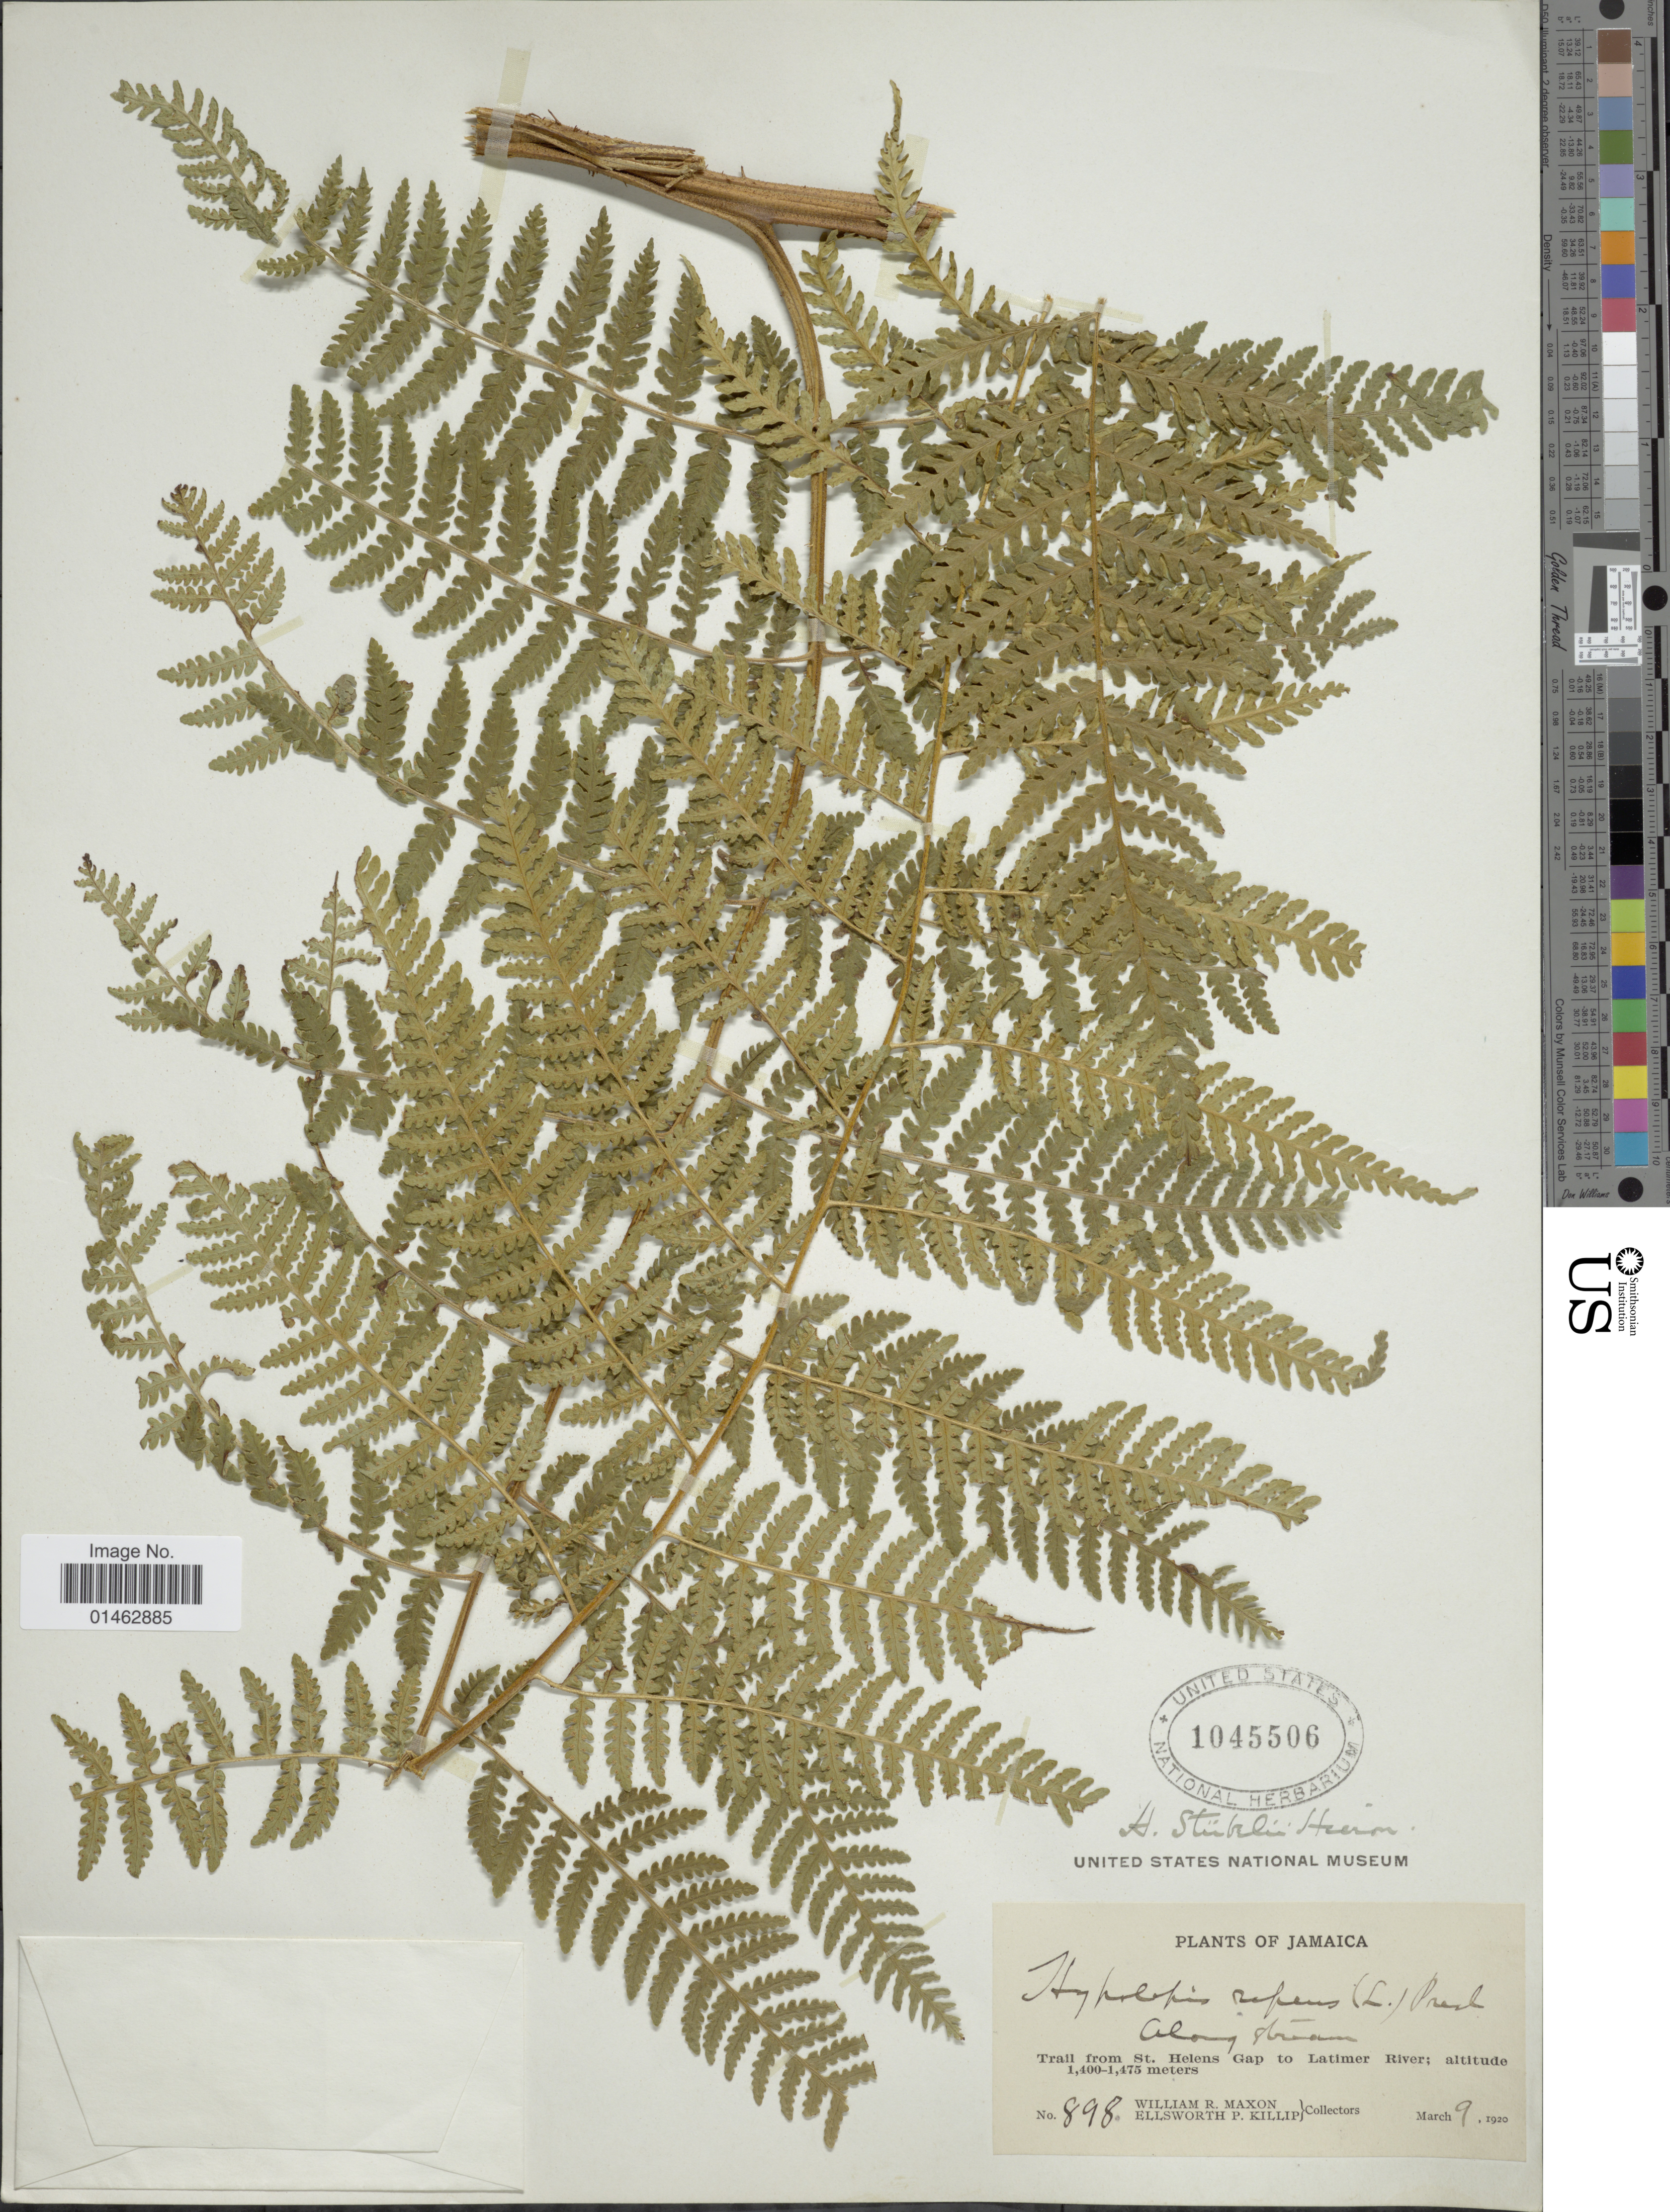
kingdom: Plantae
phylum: Tracheophyta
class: Polypodiopsida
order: Polypodiales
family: Dennstaedtiaceae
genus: Hypolepis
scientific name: Hypolepis steubelii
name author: Hieron.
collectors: W. R. Maxon & E. P. Killip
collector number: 898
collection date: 1920-03-09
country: Jamaica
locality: Trail from St Helens Gap to Latimer River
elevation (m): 1400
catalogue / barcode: US 1045506